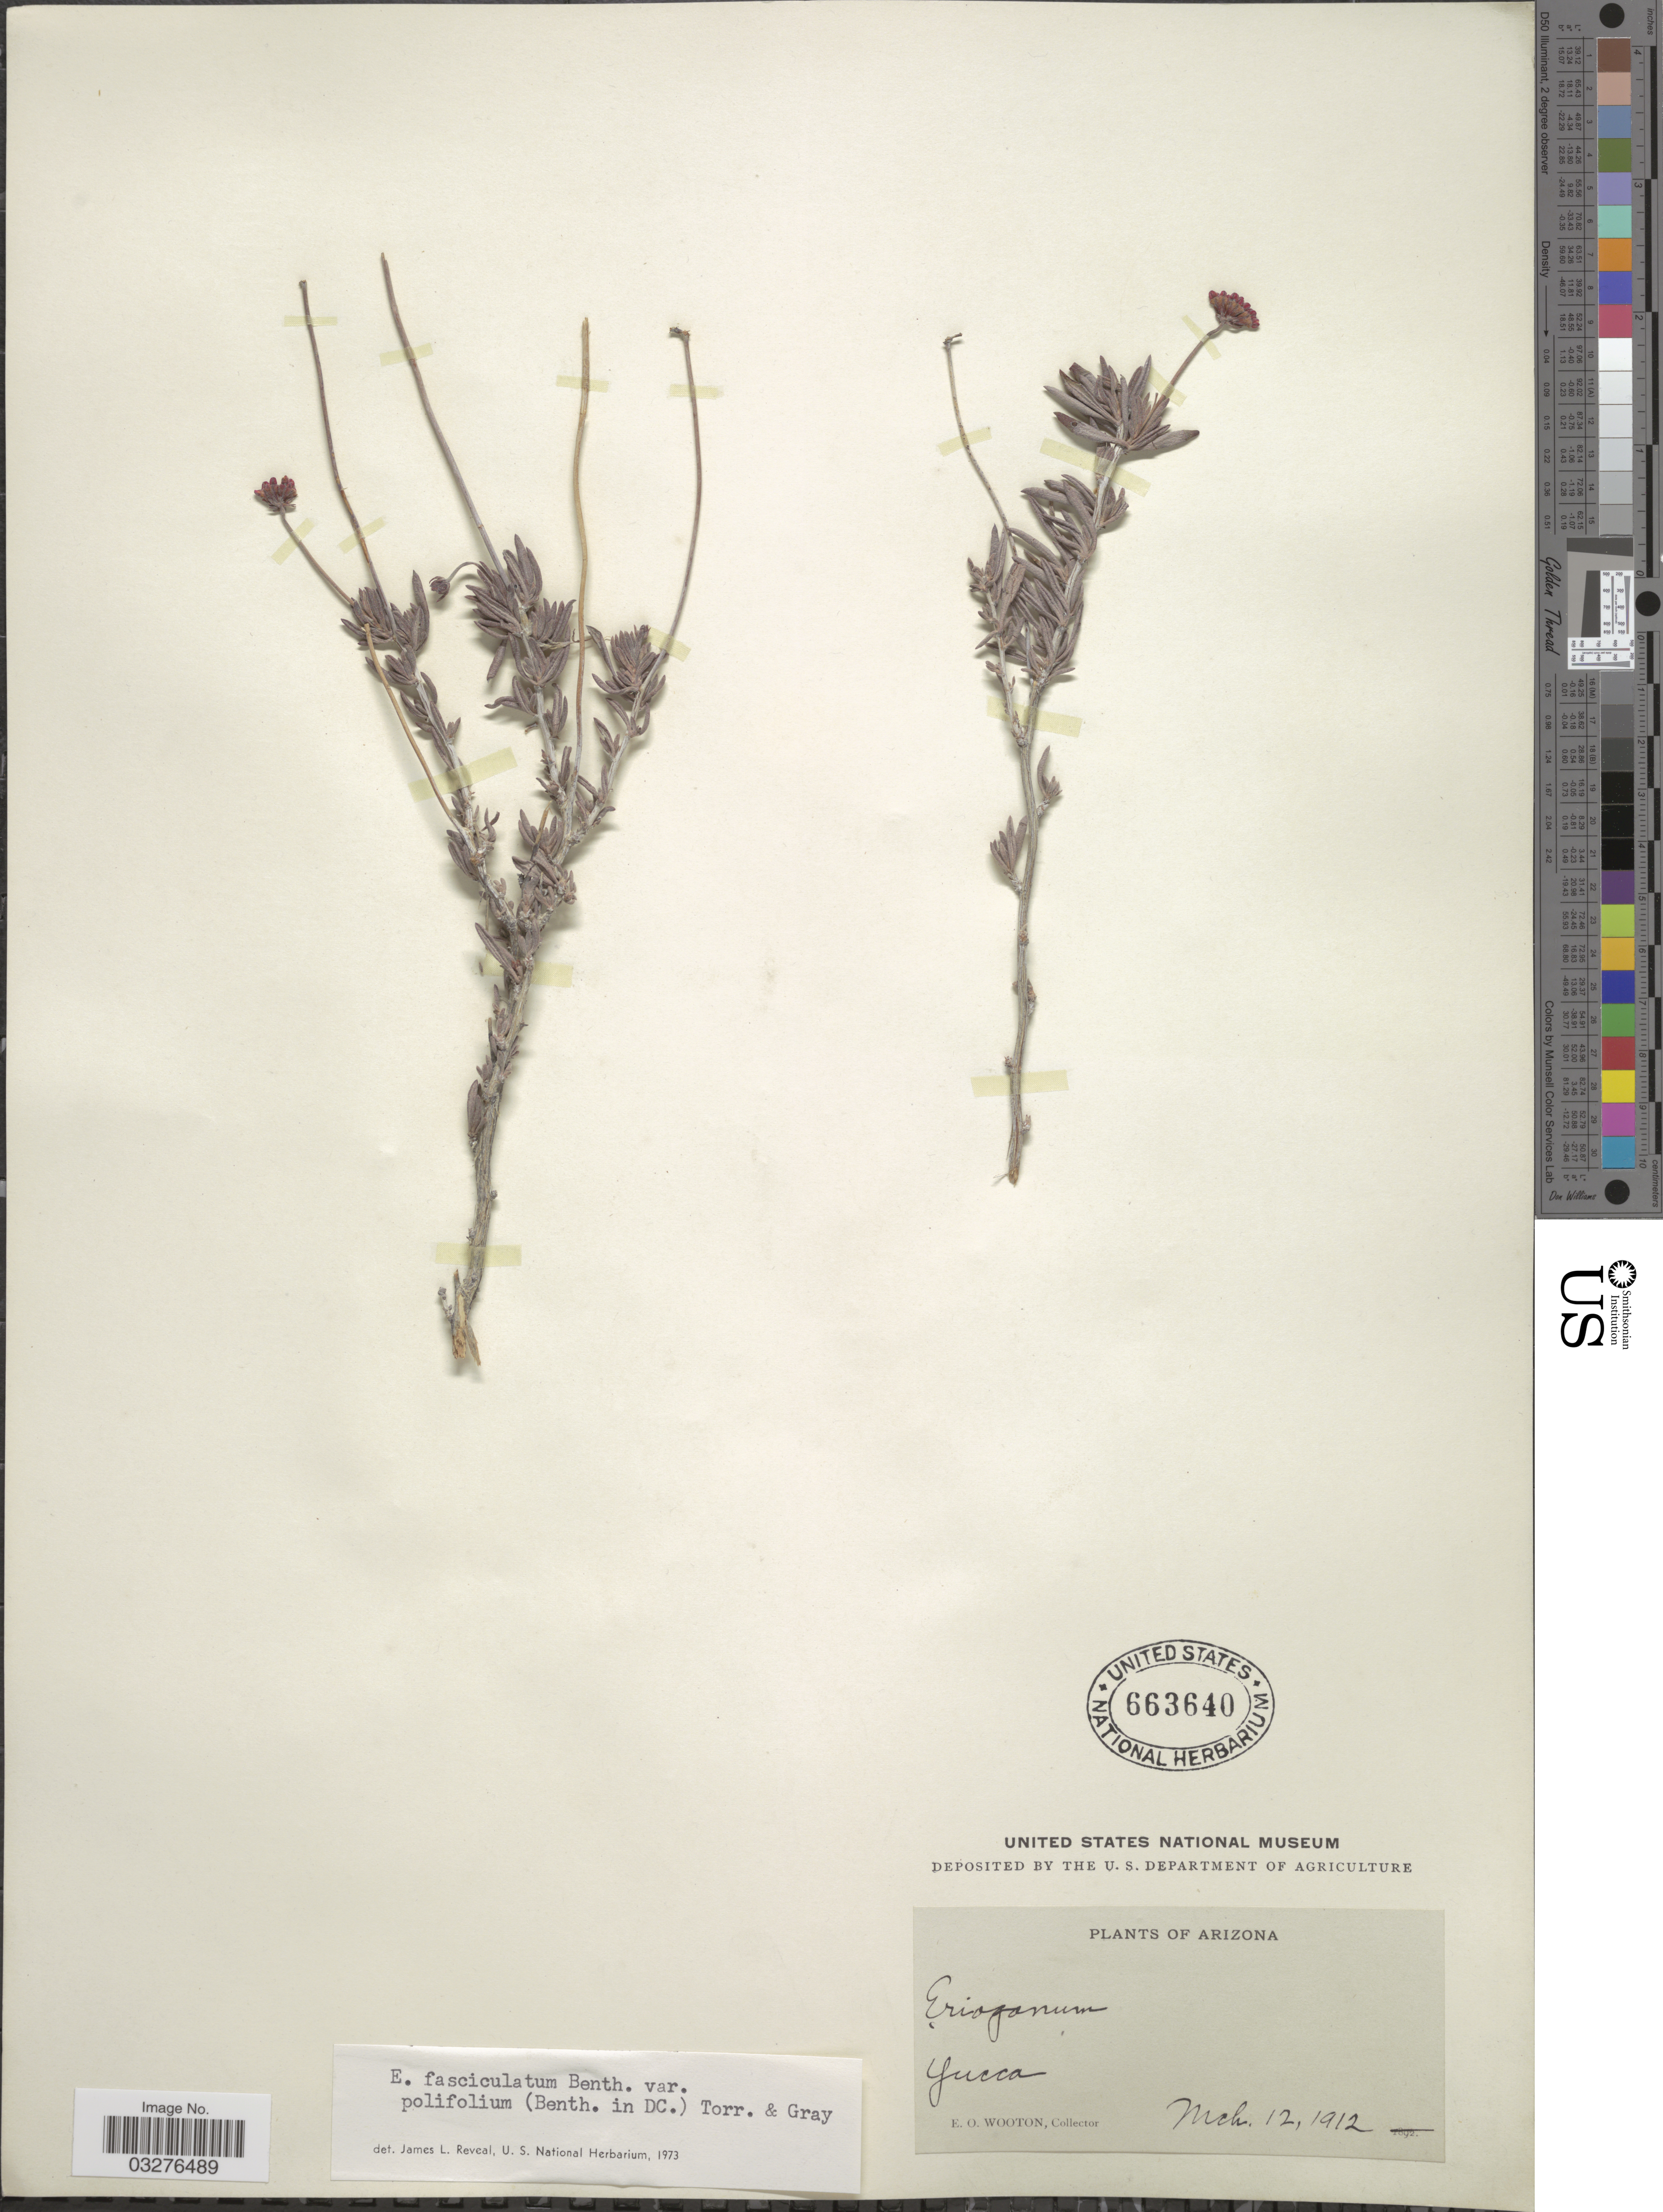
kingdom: Plantae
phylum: Tracheophyta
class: Magnoliopsida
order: Caryophyllales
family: Polygonaceae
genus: Eriogonum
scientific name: Eriogonum fasciculatum var. polifolium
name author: (Benth.) Torr. & A. Gray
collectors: E. O. Wooton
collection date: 1912-03-12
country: United States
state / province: Arizona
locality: Yucca.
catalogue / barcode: US 663640